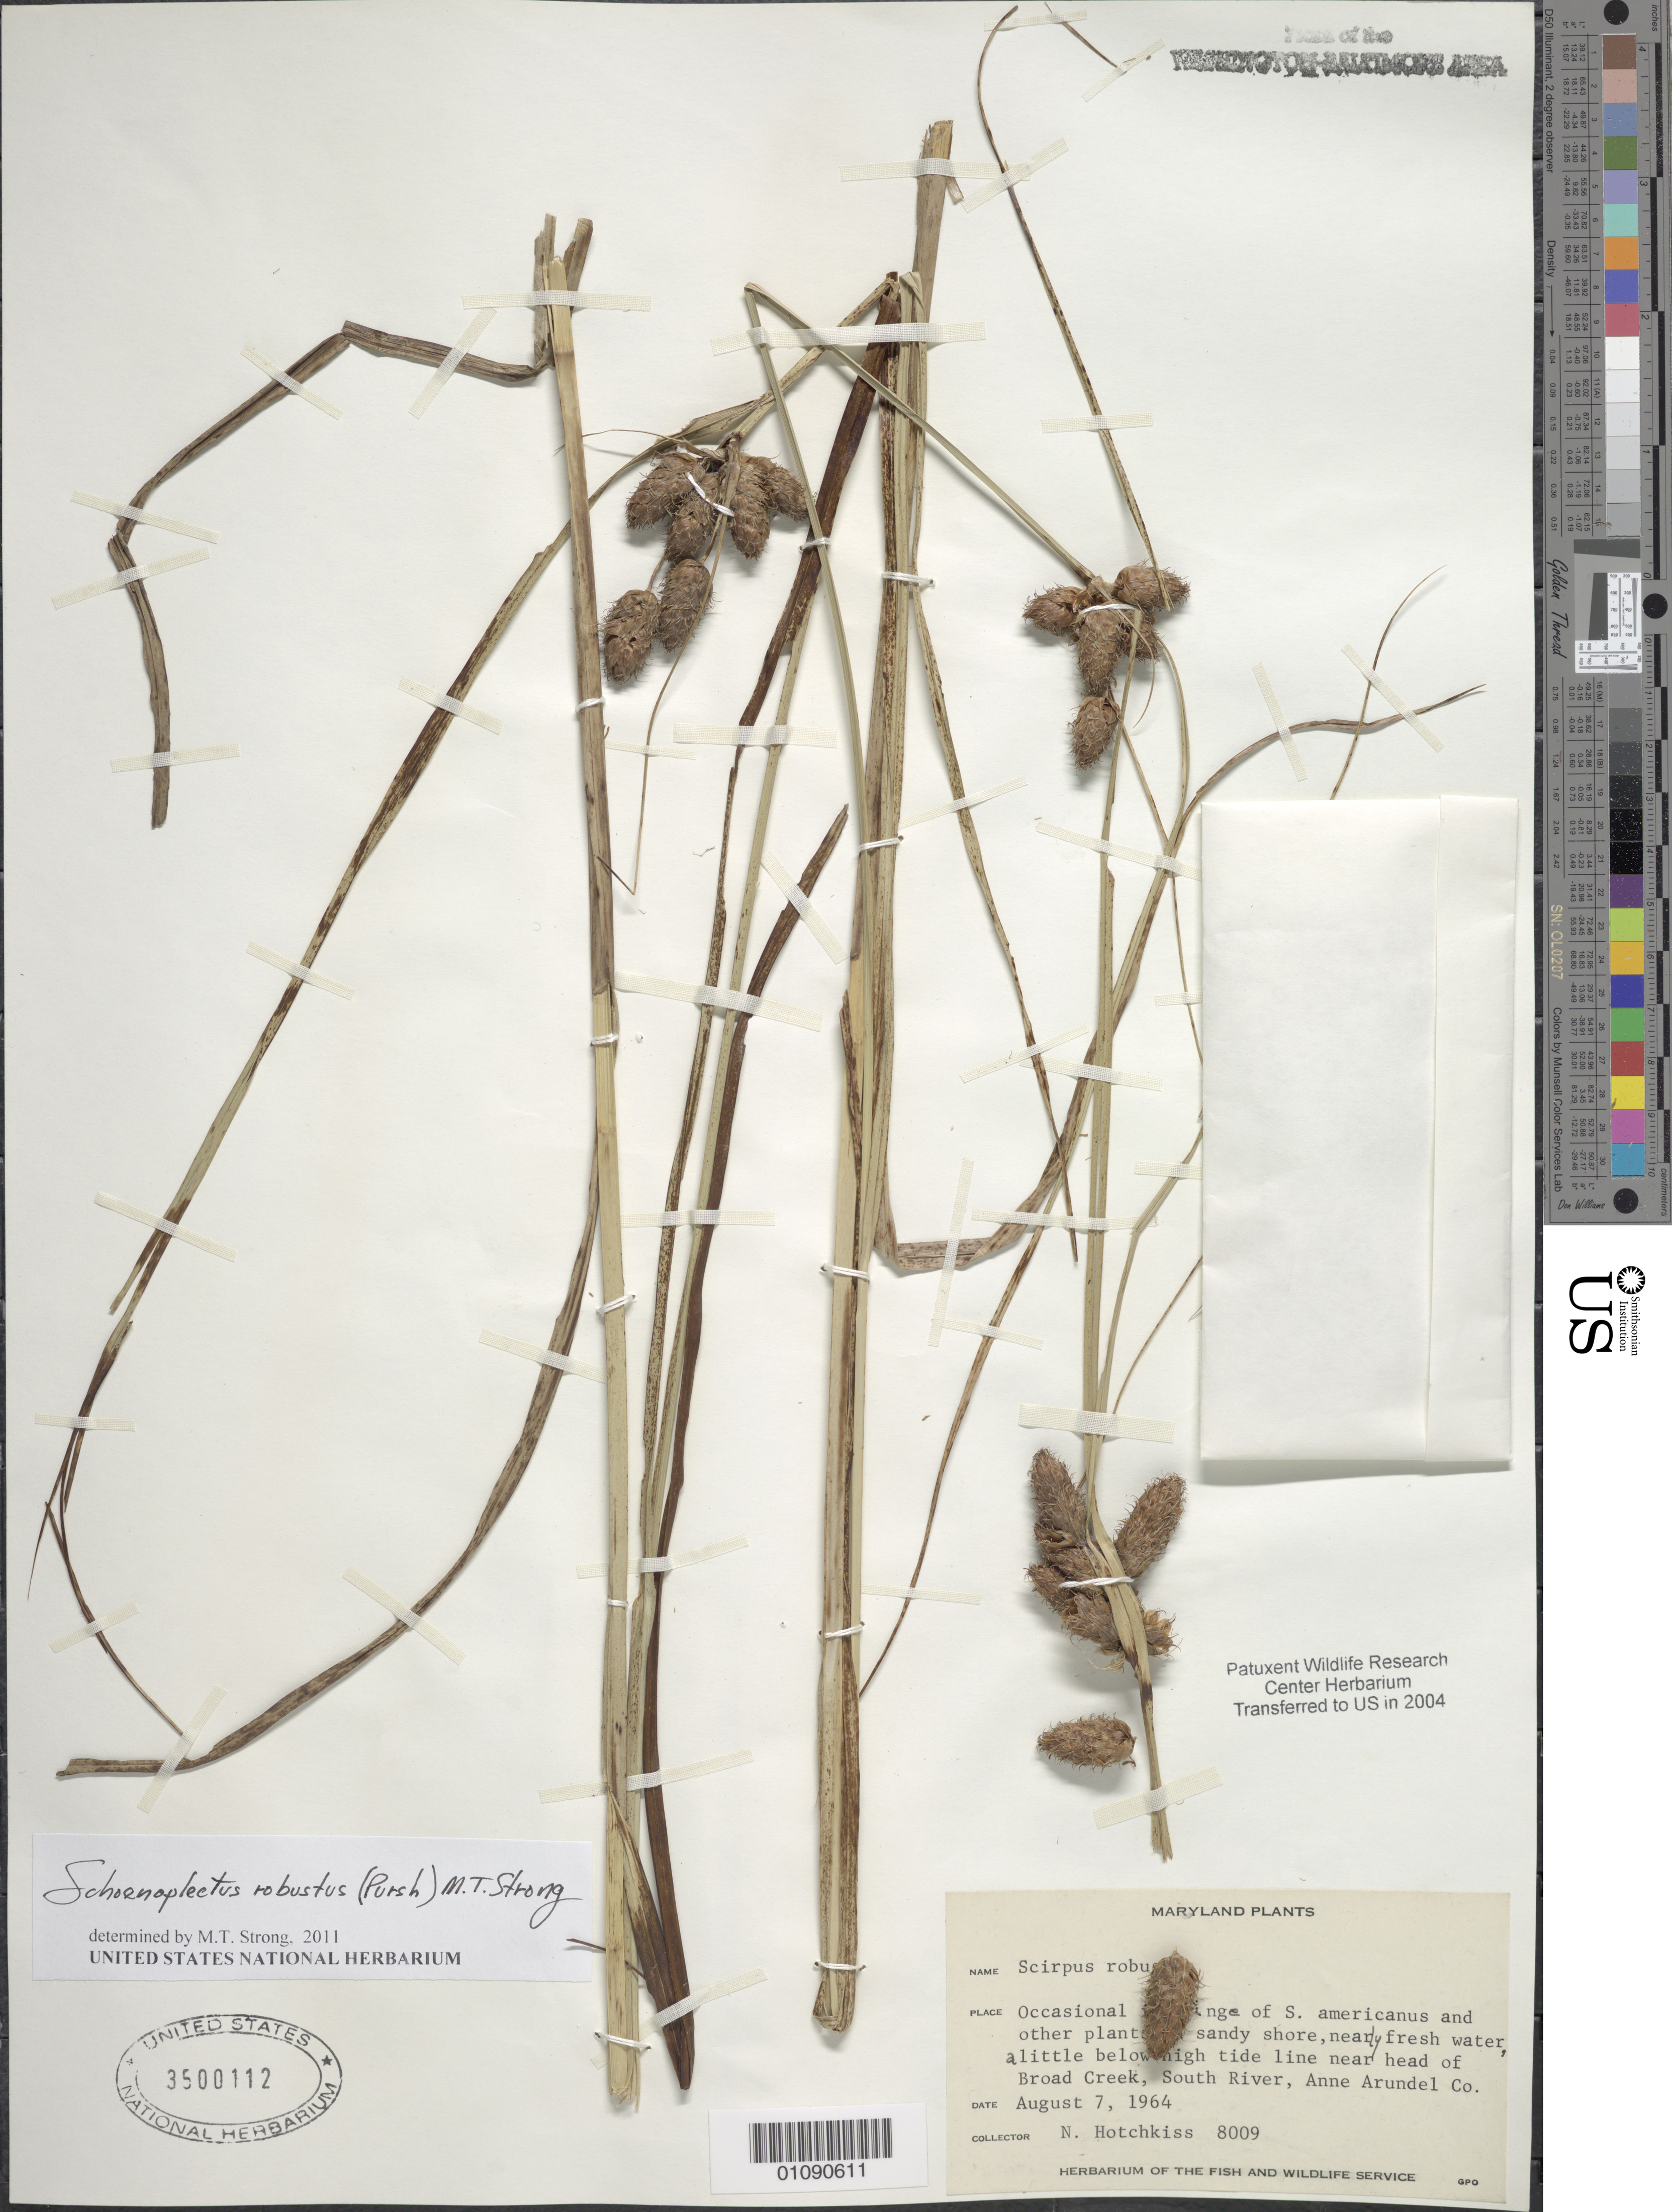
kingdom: Plantae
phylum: Tracheophyta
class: Liliopsida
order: Poales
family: Cyperaceae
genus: Bolboschoenus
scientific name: Bolboschoenus robustus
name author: (Pursh) Soják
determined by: Strong, M. T., (US), Smithsonian Institution - National Museum of Natural History (UNITED STATES)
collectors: N. Hotchkiss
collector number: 8009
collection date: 1964-08-07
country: United States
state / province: Maryland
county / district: Anne Arundel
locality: Near head of Broad Creek, South River.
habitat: Occasional in fringe of S. americanus and other plants on sandy shore, nearly fresh water, a little below high tide line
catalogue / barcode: US 3500112